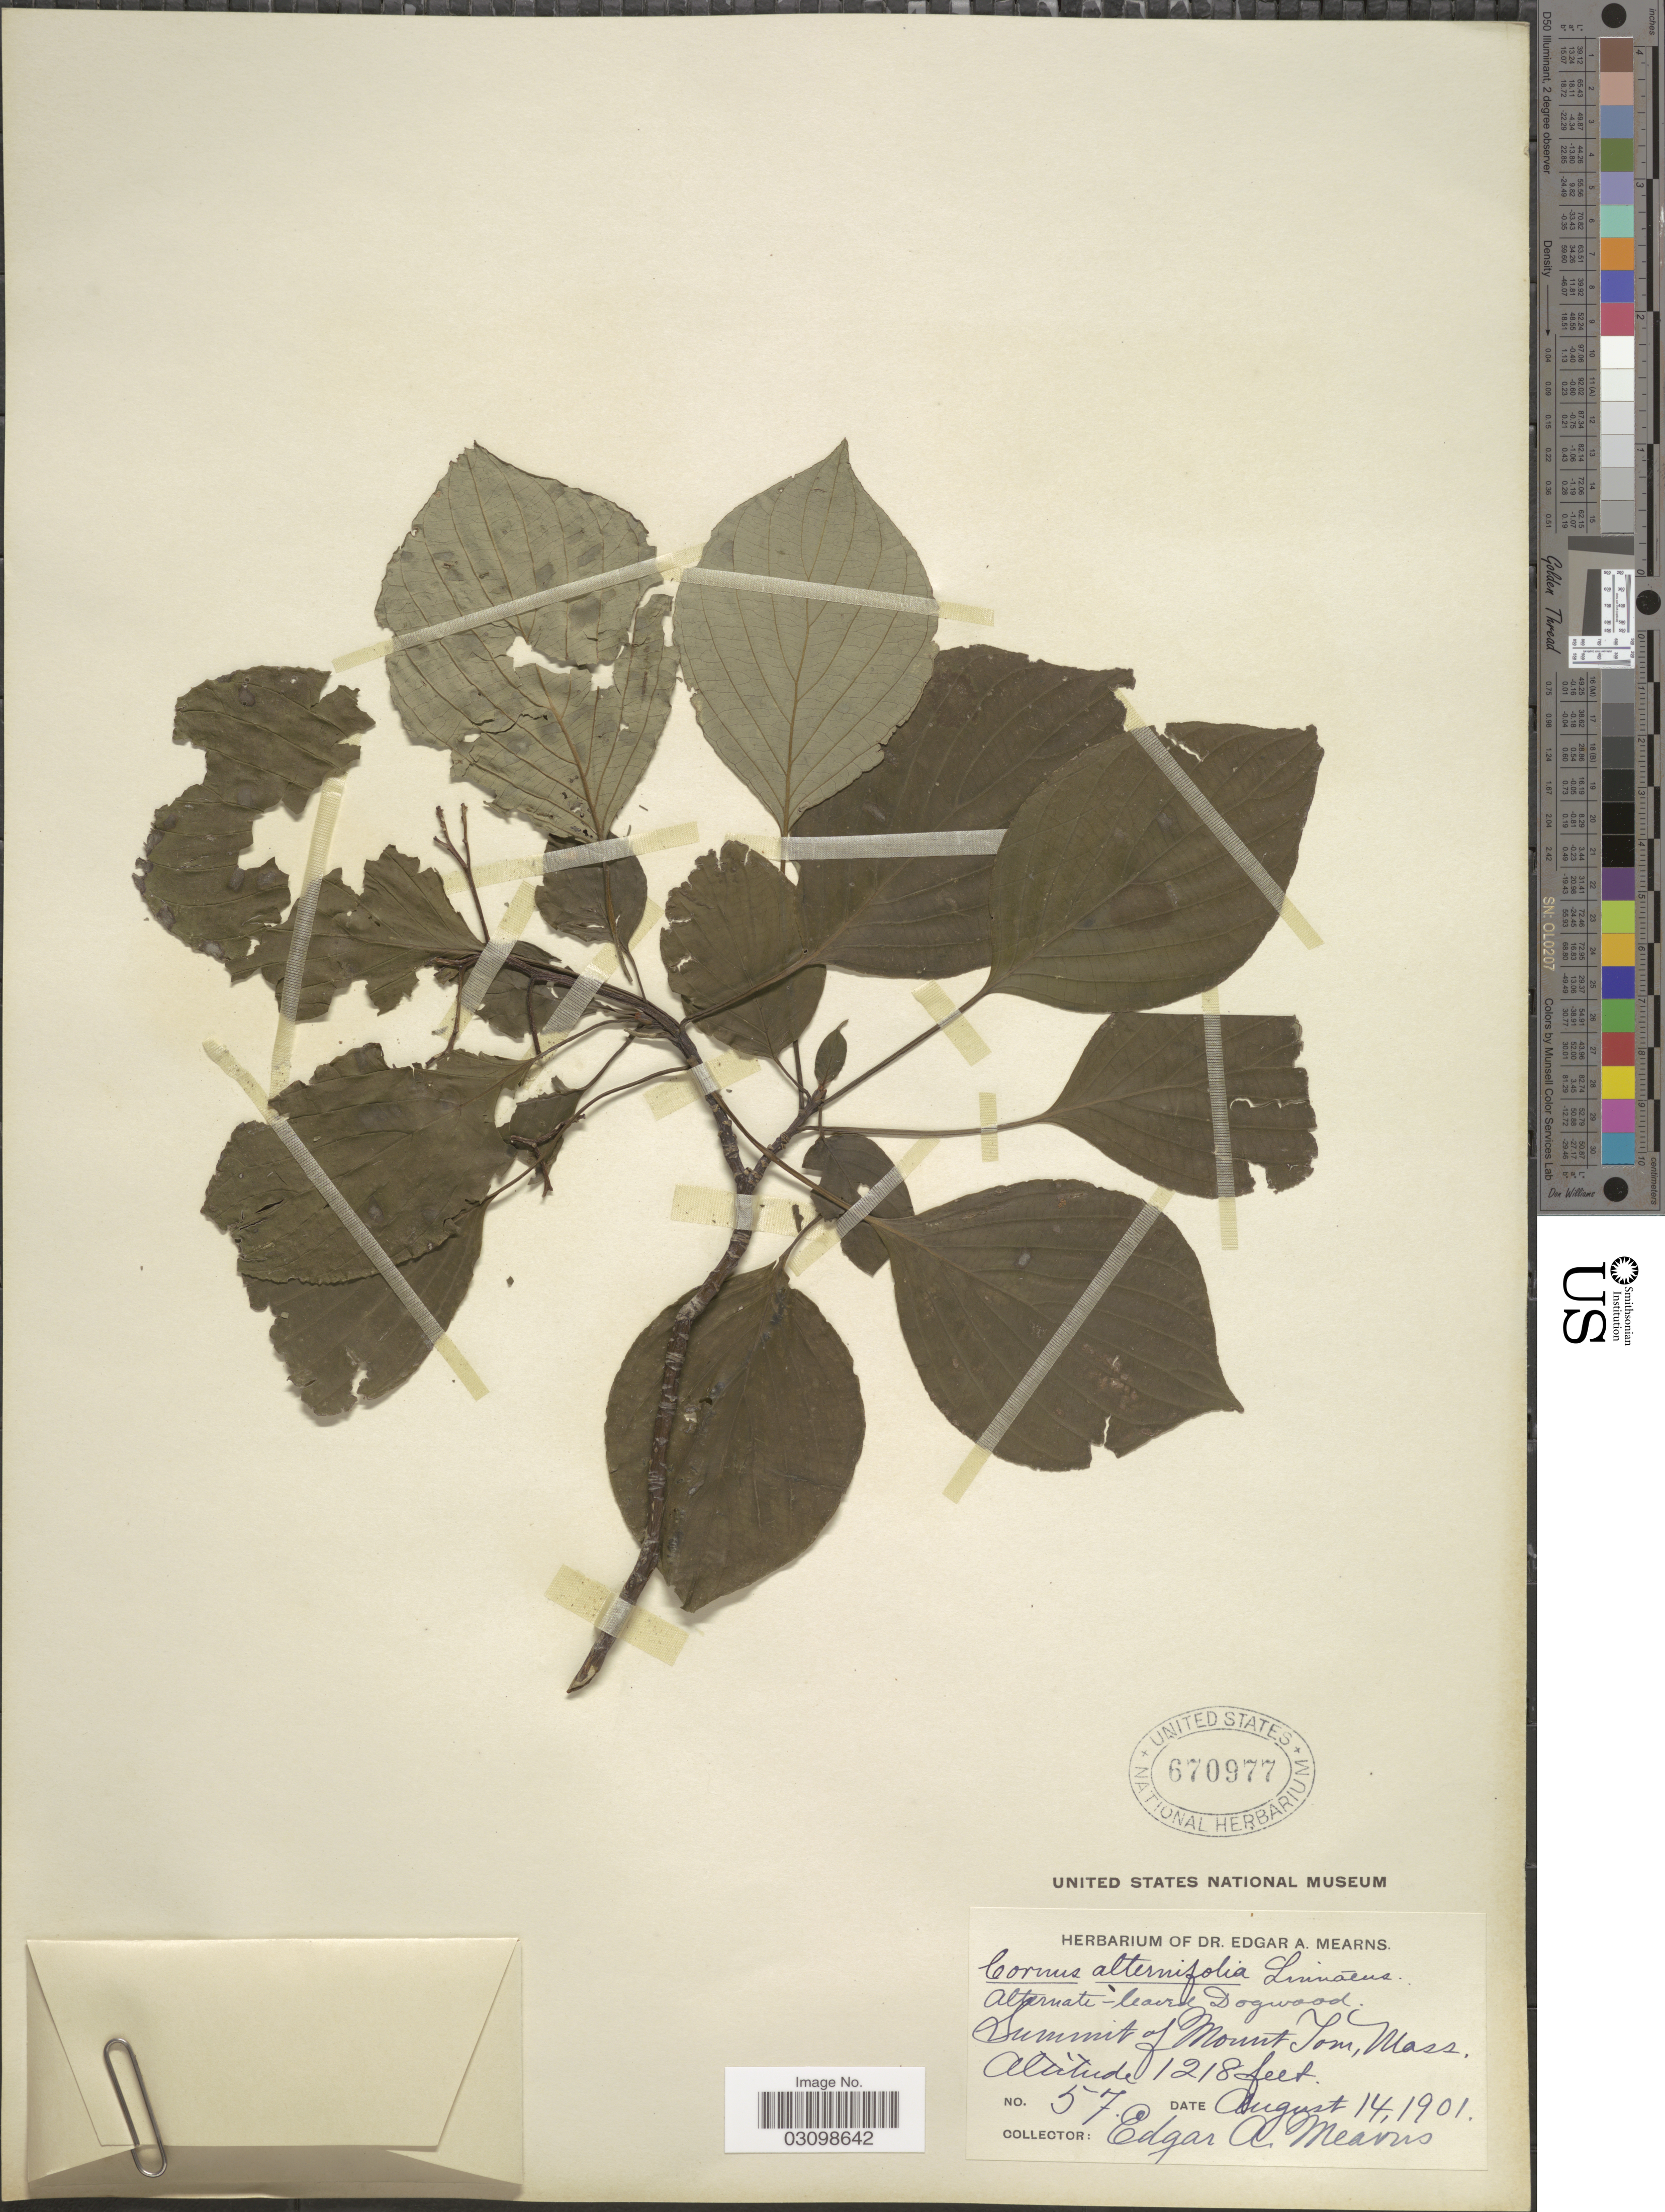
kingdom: Plantae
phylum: Tracheophyta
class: Magnoliopsida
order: Cornales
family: Cornaceae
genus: Cornus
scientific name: Cornus alternifolia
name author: L.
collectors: E. A. Mearns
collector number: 57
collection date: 1901-08-14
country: United States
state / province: Massachusetts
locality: Summit of Mount Tom.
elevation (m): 371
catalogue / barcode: US 670977